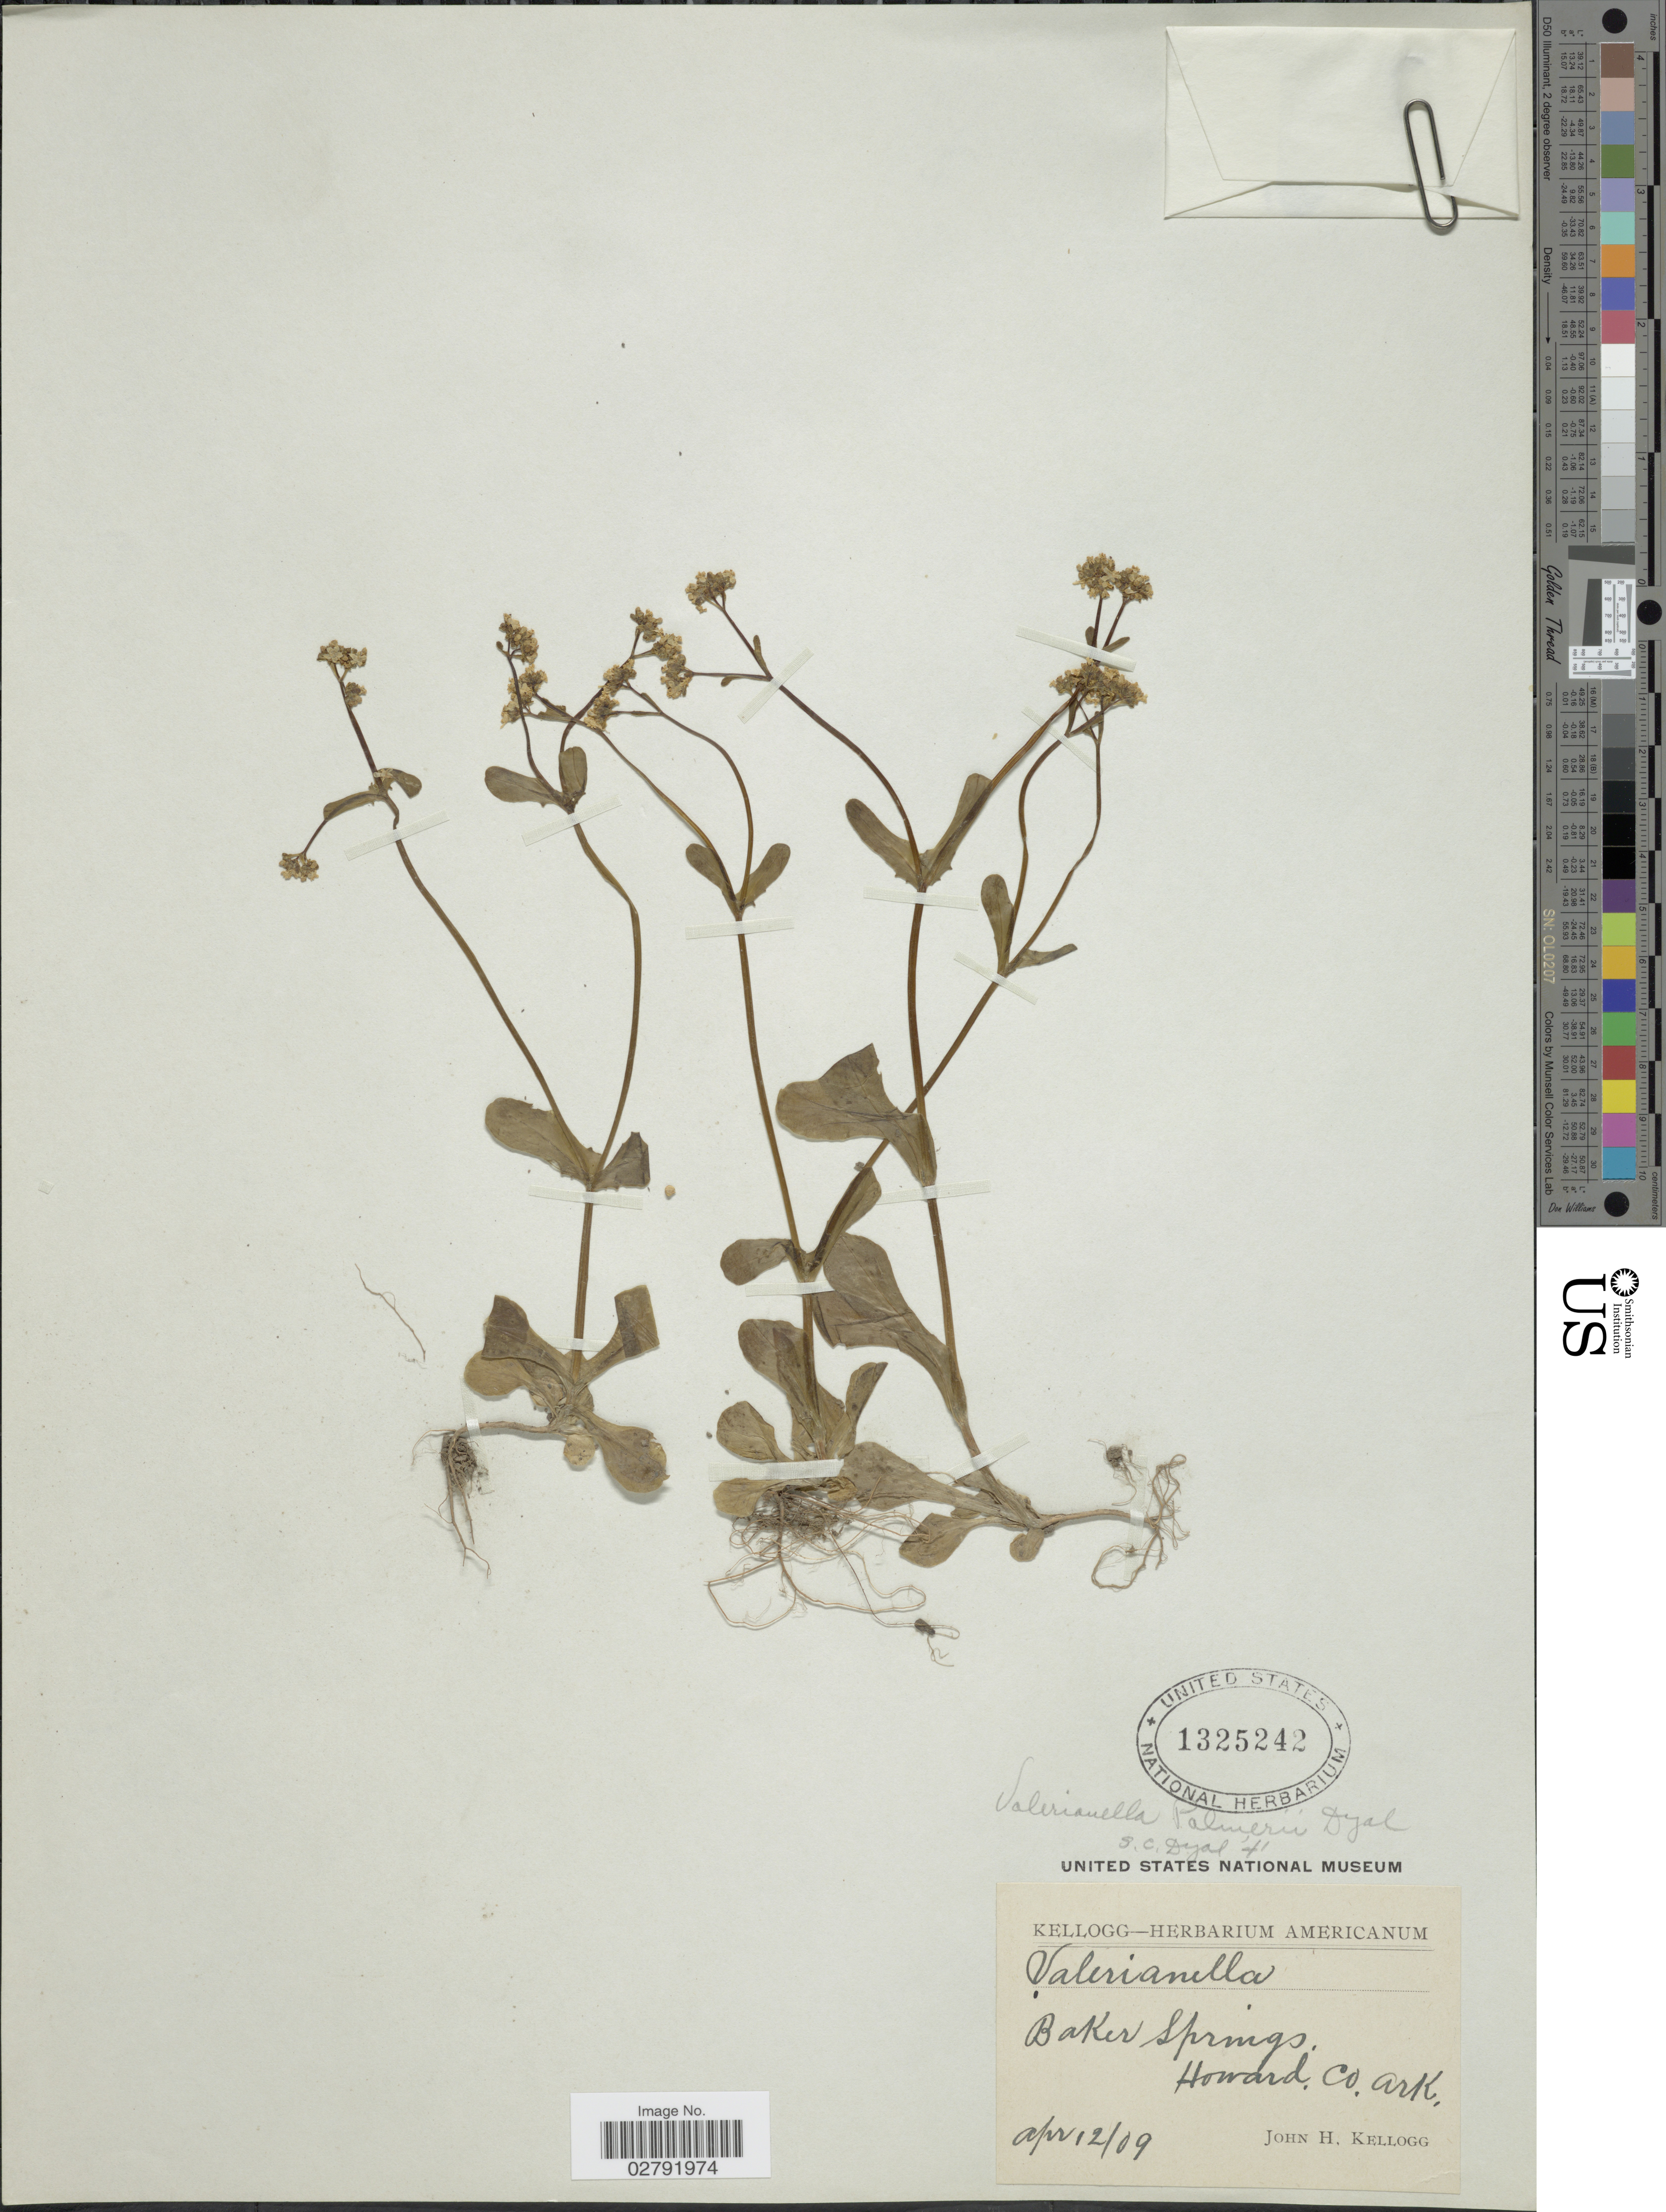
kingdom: Plantae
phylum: Tracheophyta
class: Magnoliopsida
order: Dipsacales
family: Caprifoliaceae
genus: Valerianella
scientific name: Valerianella palmeri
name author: Dyal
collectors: J. H. Kellogg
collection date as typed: Transcribed d/m/y: 12/4/09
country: United States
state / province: Arkansas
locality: Baker Springs. Howard Co.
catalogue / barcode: US 1325242